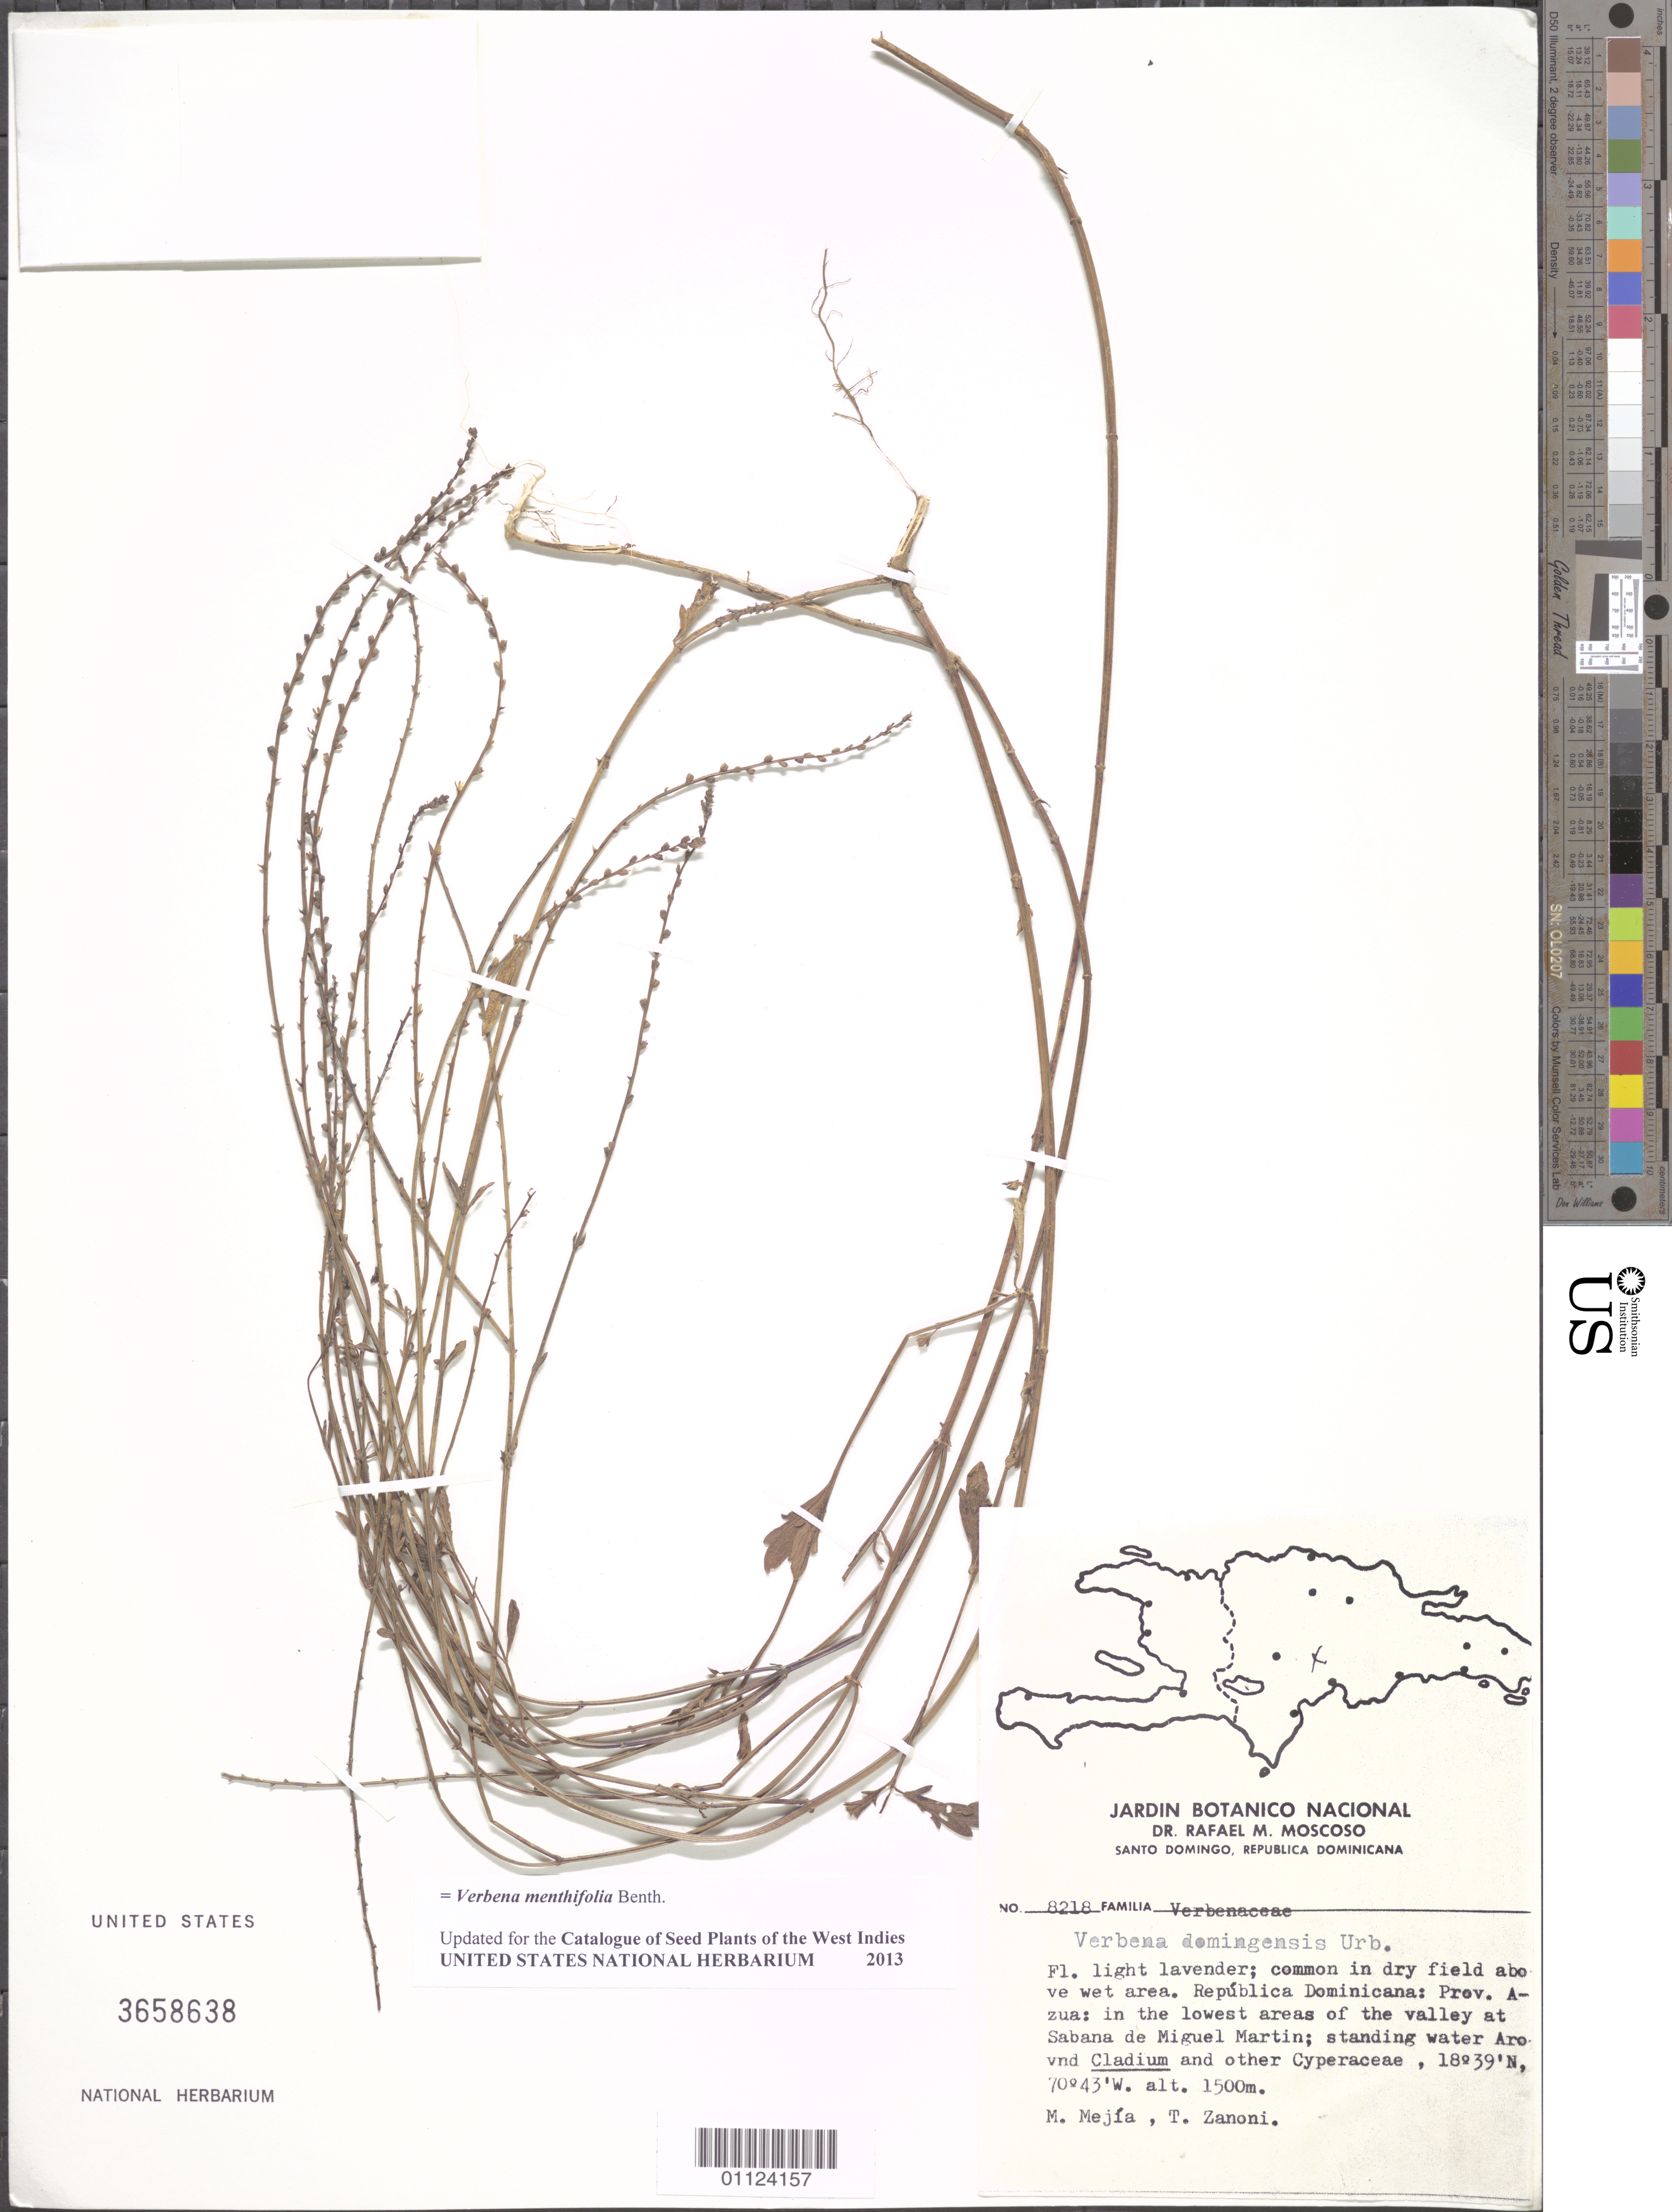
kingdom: Plantae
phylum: Tracheophyta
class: Magnoliopsida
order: Lamiales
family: Verbenaceae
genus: Verbena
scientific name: Verbena menthifolia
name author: Benth.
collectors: M. Mejia & T. A. Zanoni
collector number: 8218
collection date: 1980-09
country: Dominican Republic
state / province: Azua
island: Hispaniola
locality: Sabana de Miguel Martin.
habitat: Common in dry field above wet area. In the lowest areas of the valley.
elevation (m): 1500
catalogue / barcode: US 3658638